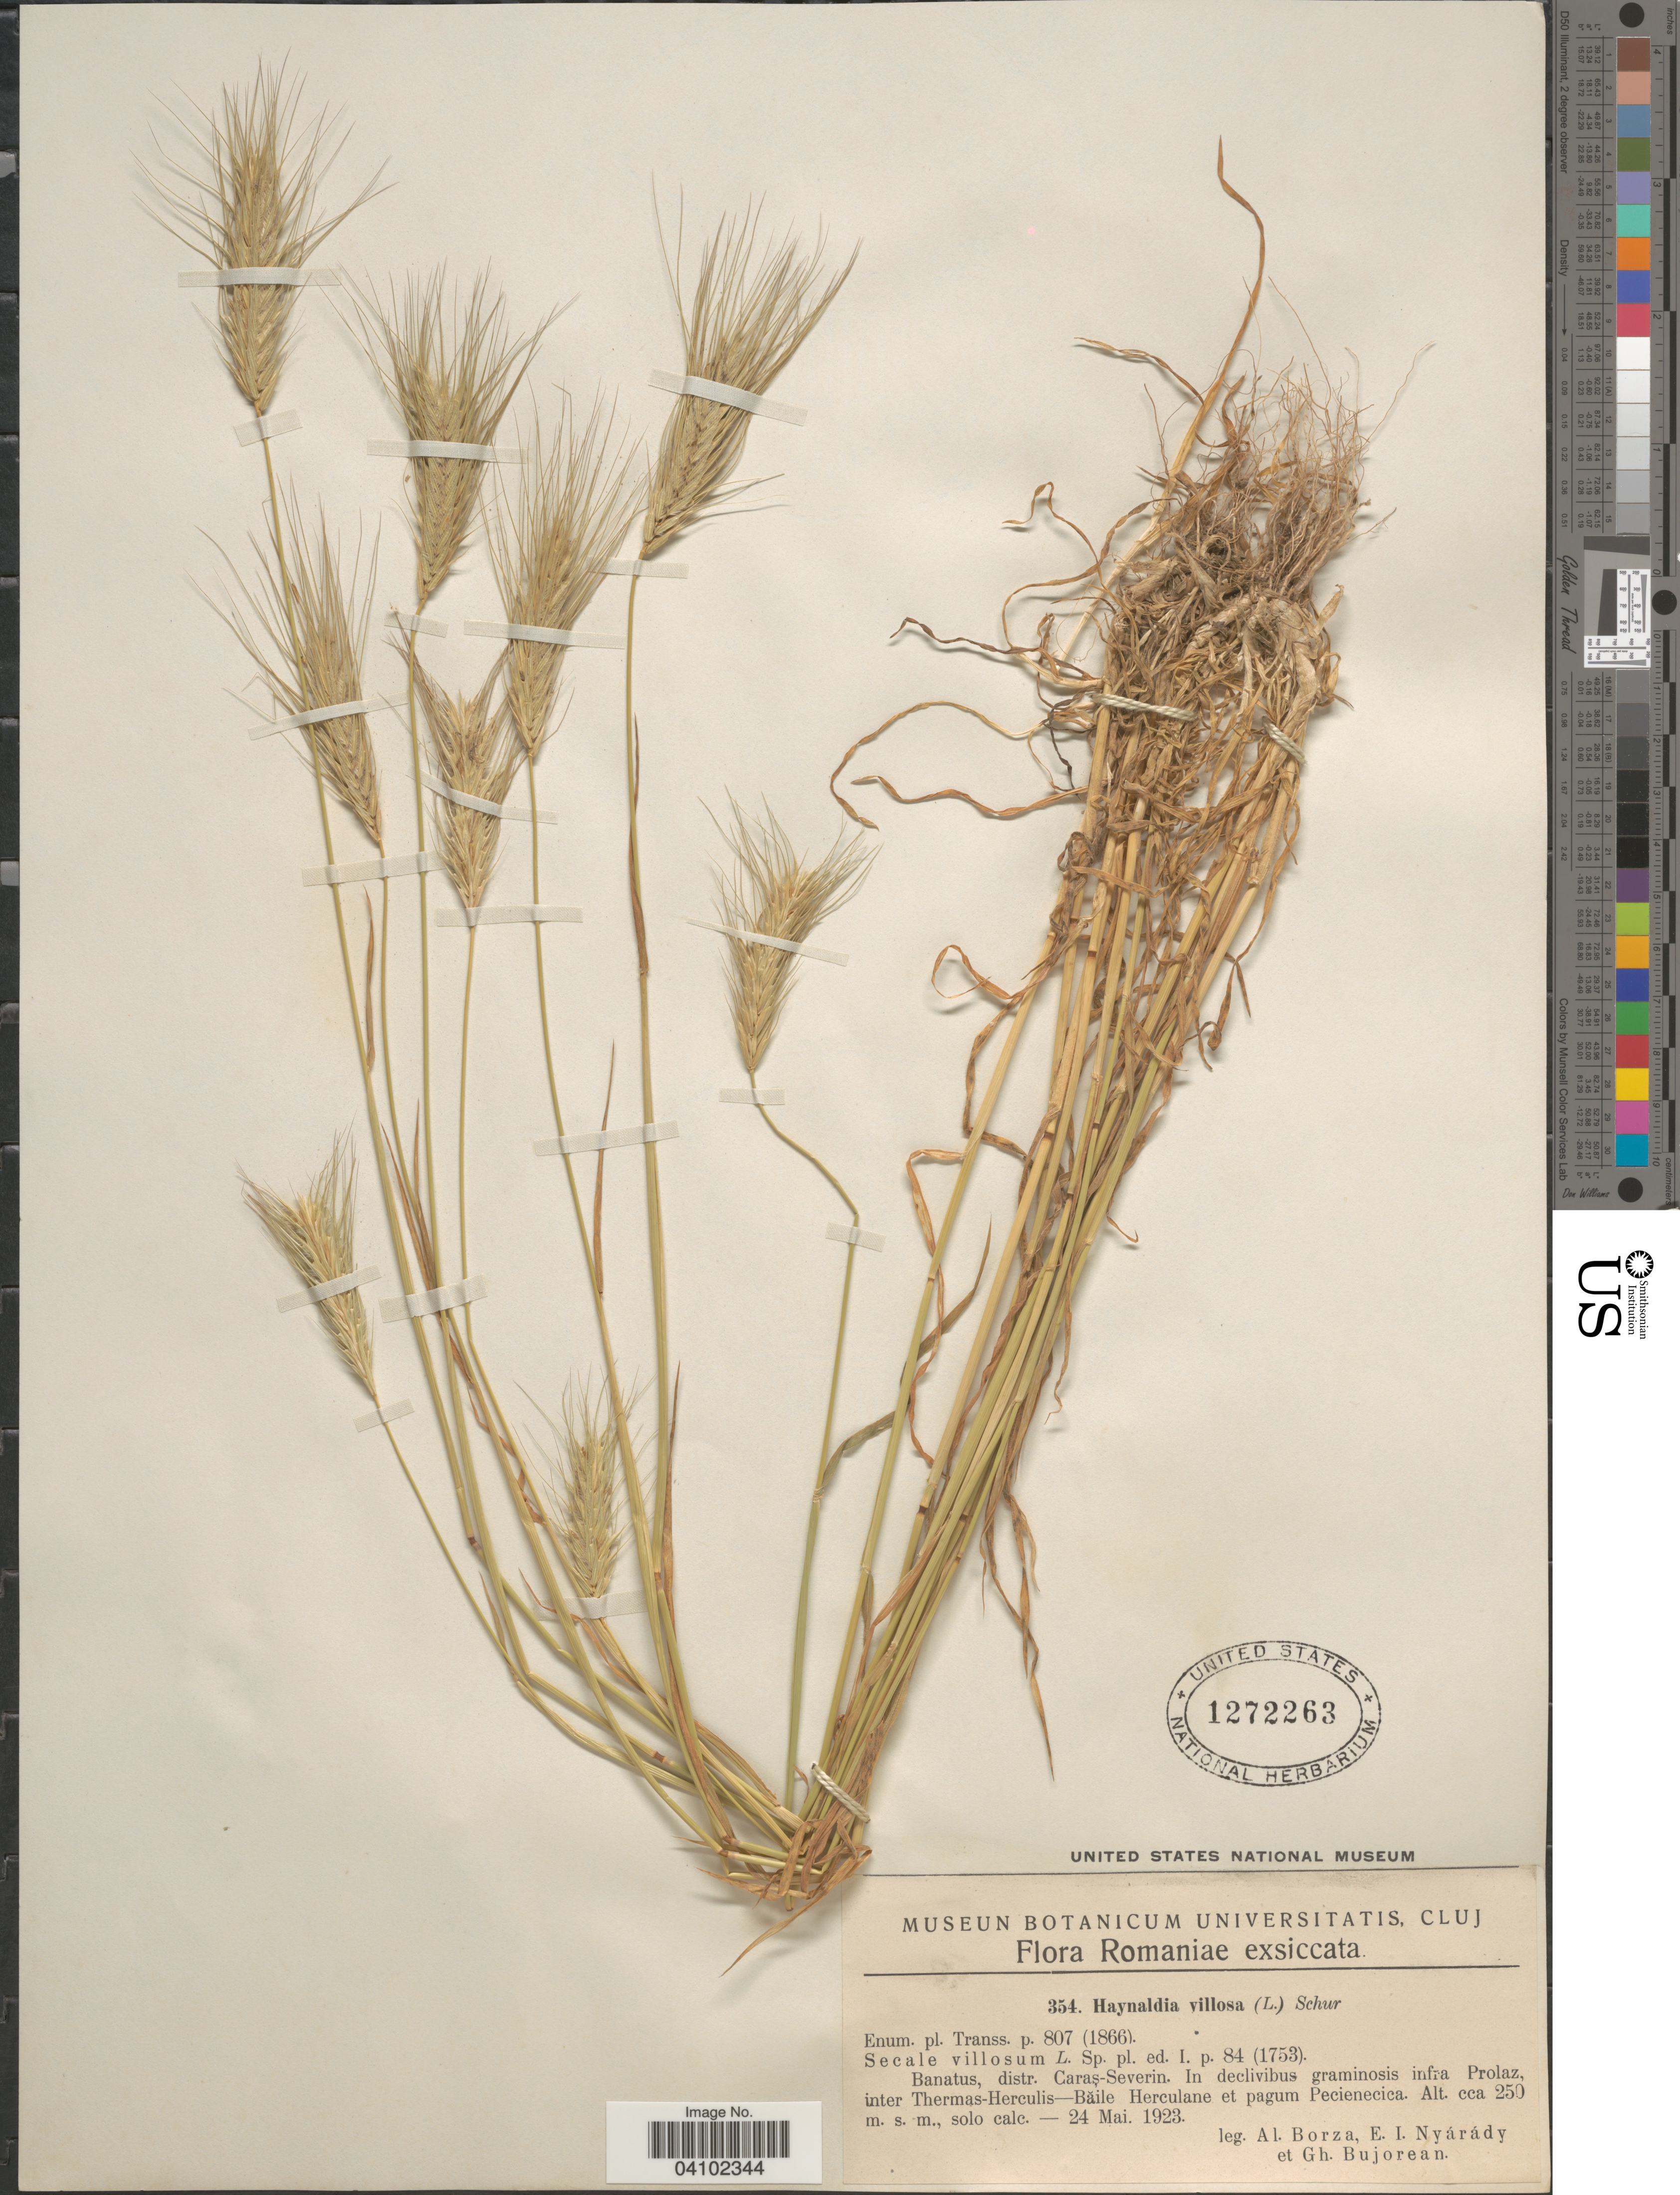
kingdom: Plantae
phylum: Tracheophyta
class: Liliopsida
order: Poales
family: Poaceae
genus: Dasypyrum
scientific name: Dasypyrum villosum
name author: (L.) Candargy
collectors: A. Borza, E. Nyárády & G. Bujorean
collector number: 354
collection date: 1923-05-24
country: Romania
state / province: Caras-Severin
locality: Banatus, distr. Caraș-Severin. In declivibus graminosis infra Prolaz.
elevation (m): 250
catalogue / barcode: US 1272263